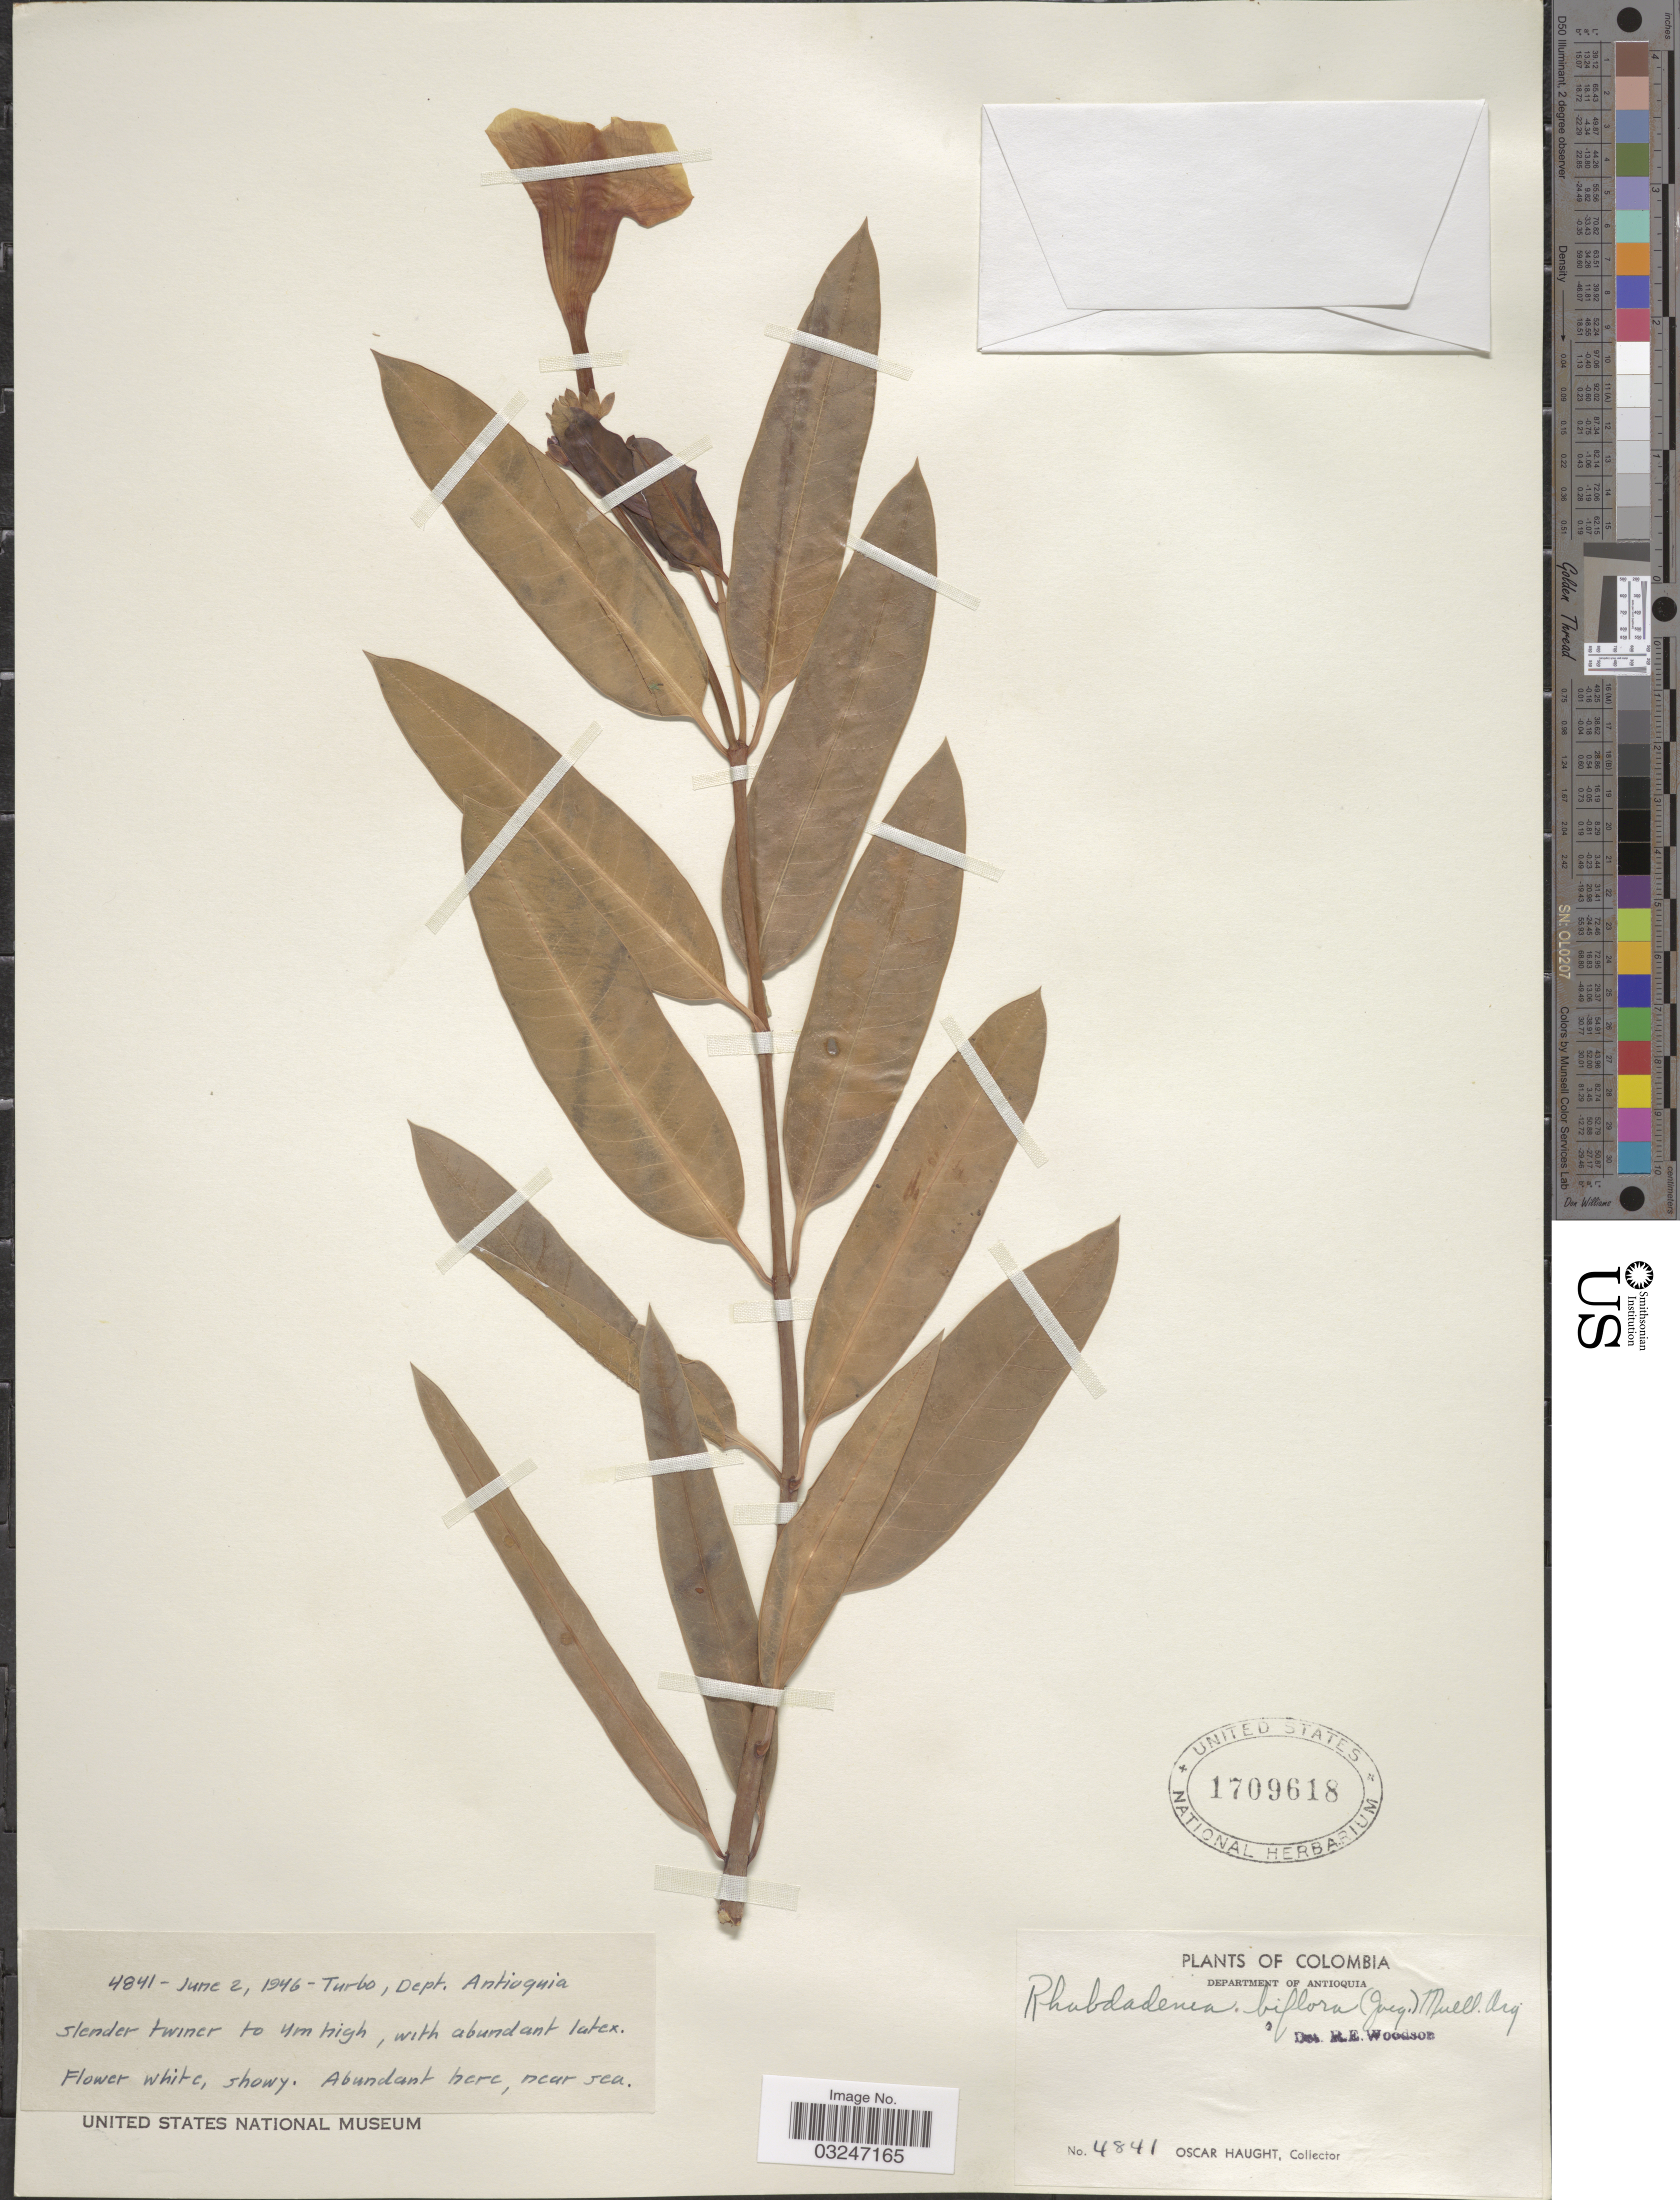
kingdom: Plantae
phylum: Tracheophyta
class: Magnoliopsida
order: Gentianales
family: Apocynaceae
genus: Rhabdadenia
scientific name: Rhabdadenia biflora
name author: (Jacq.) Müll. Arg.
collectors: O. L. Haught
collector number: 4841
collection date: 1946-06-02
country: Colombia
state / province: Antioquia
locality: Turbo, Dept. Antioquia.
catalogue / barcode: US 1709618